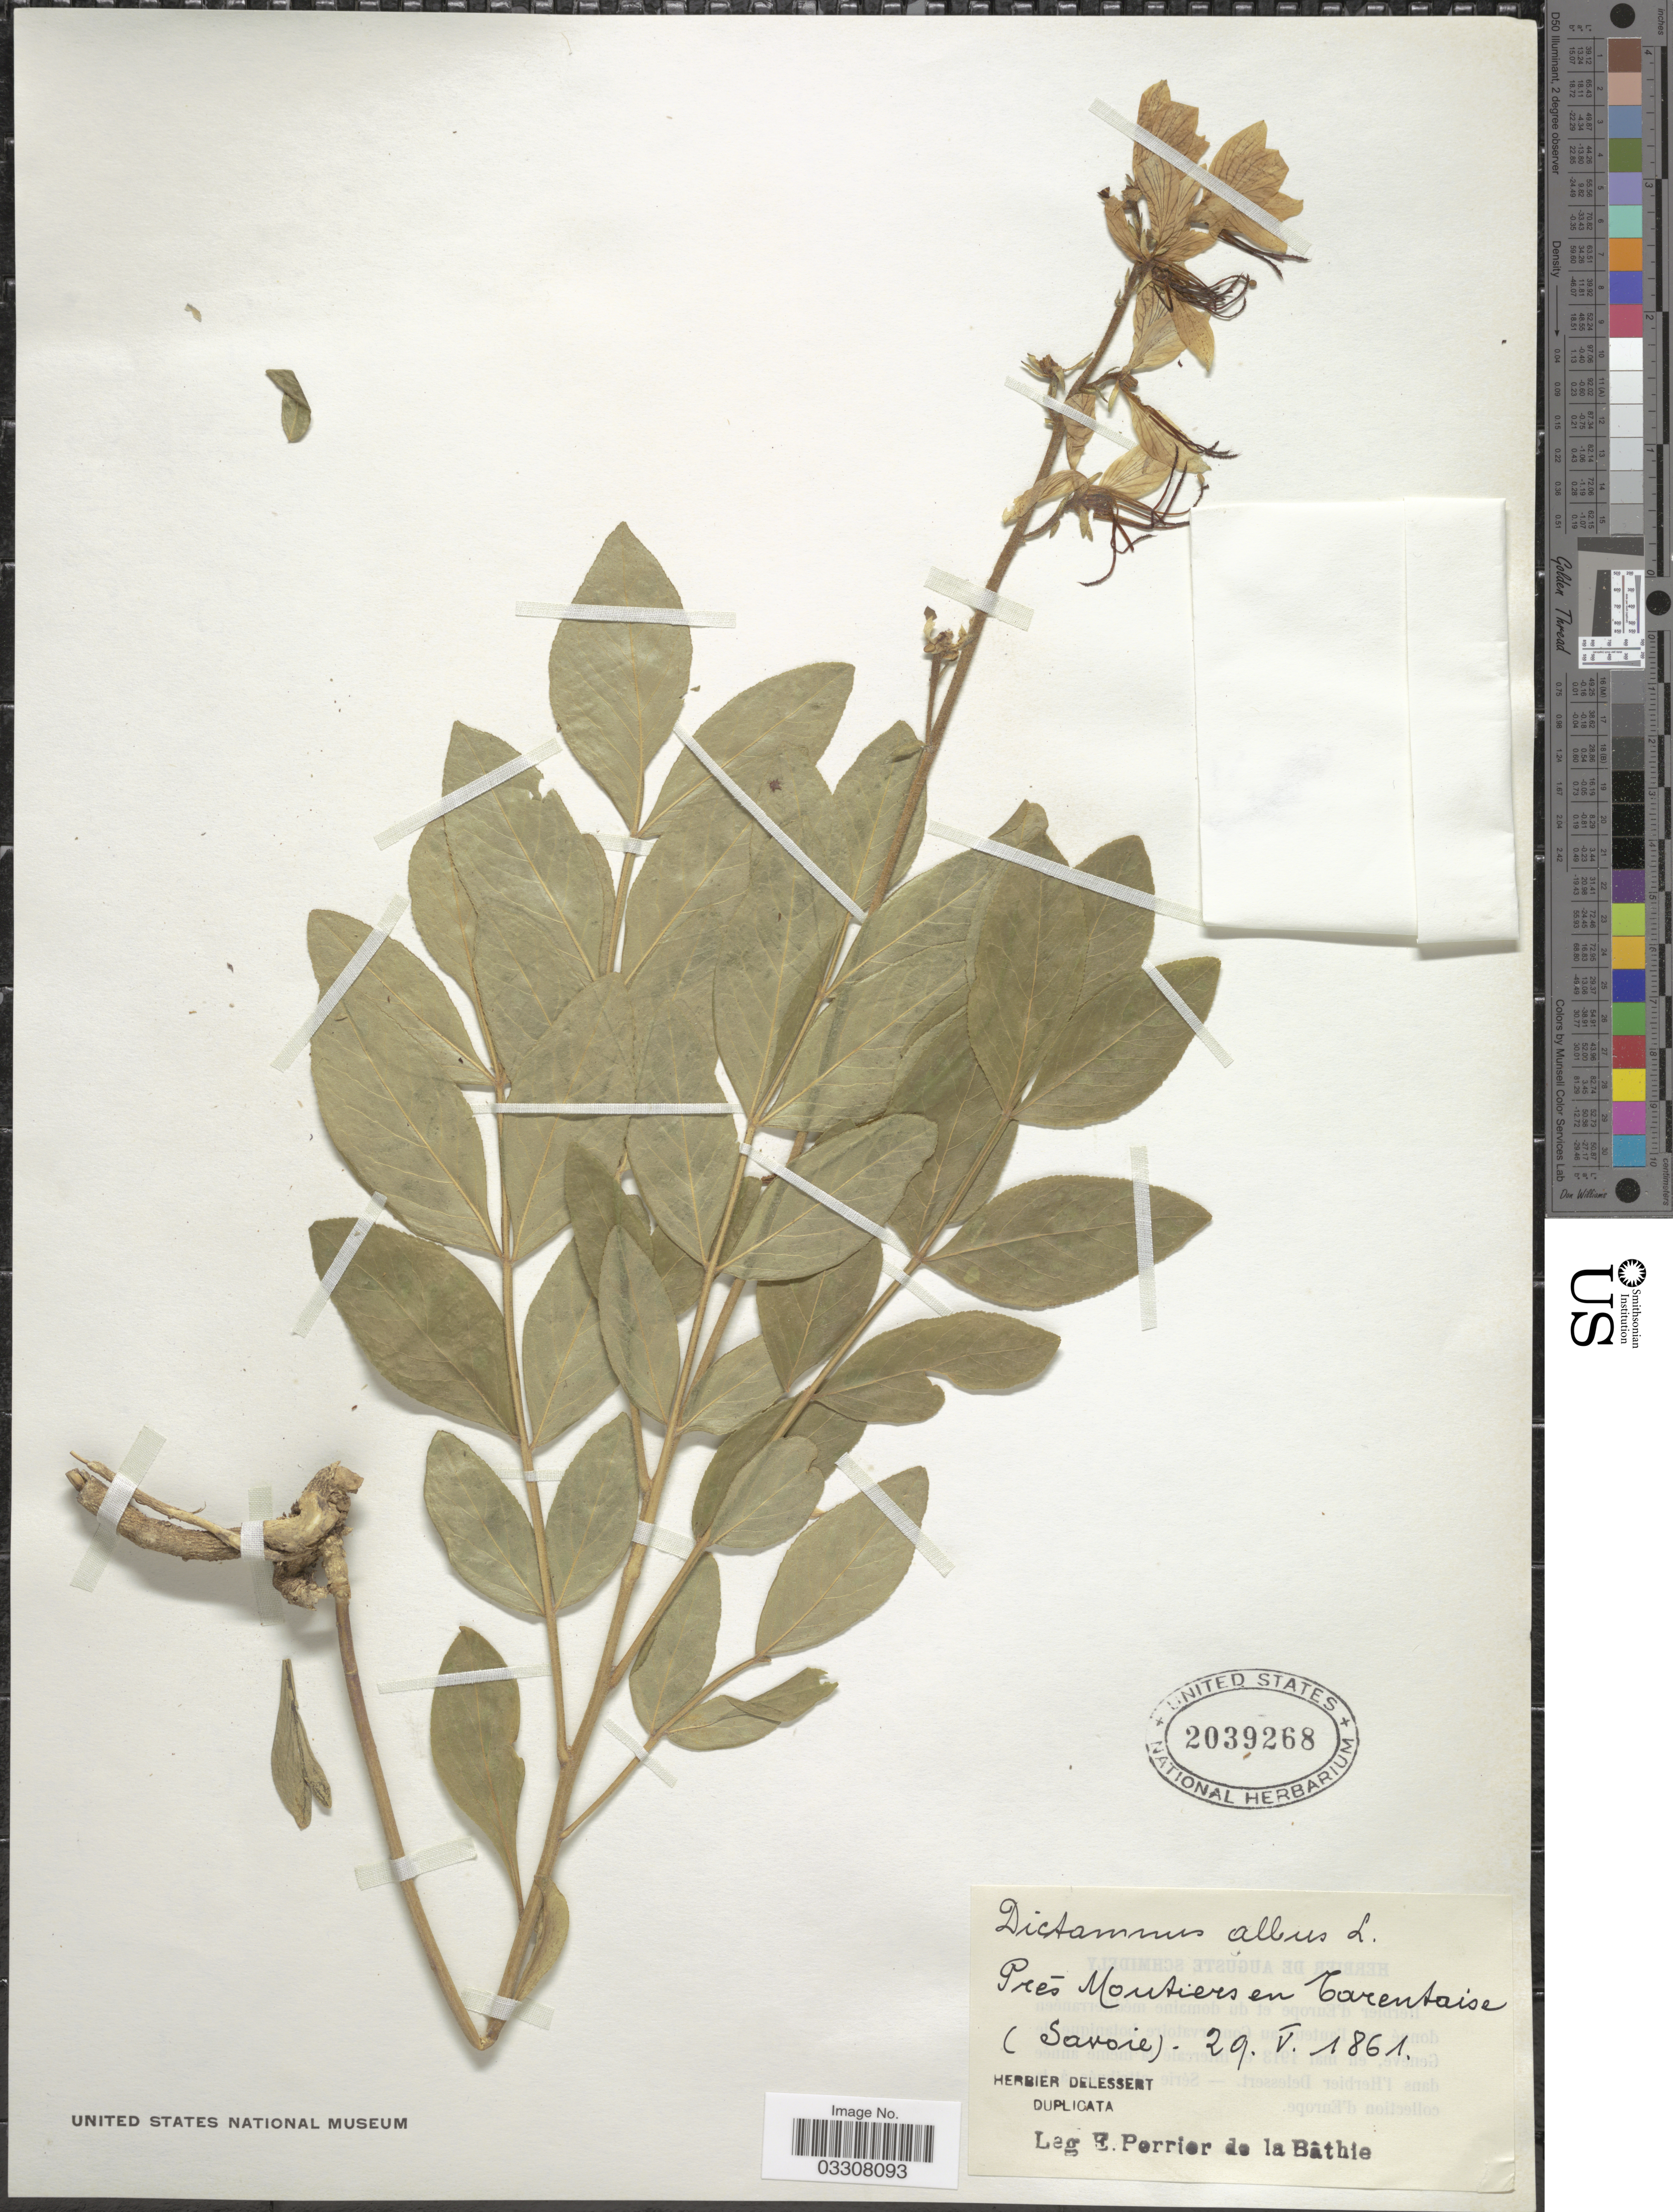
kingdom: Plantae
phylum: Tracheophyta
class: Magnoliopsida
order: Sapindales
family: Rutaceae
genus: Dictamnus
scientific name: Dictamnus albus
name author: L.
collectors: E. Perrier de la Bâthie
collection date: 1861-05-29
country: France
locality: Prés Montiers en Tarentaise (Savoie).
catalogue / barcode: US 2039268